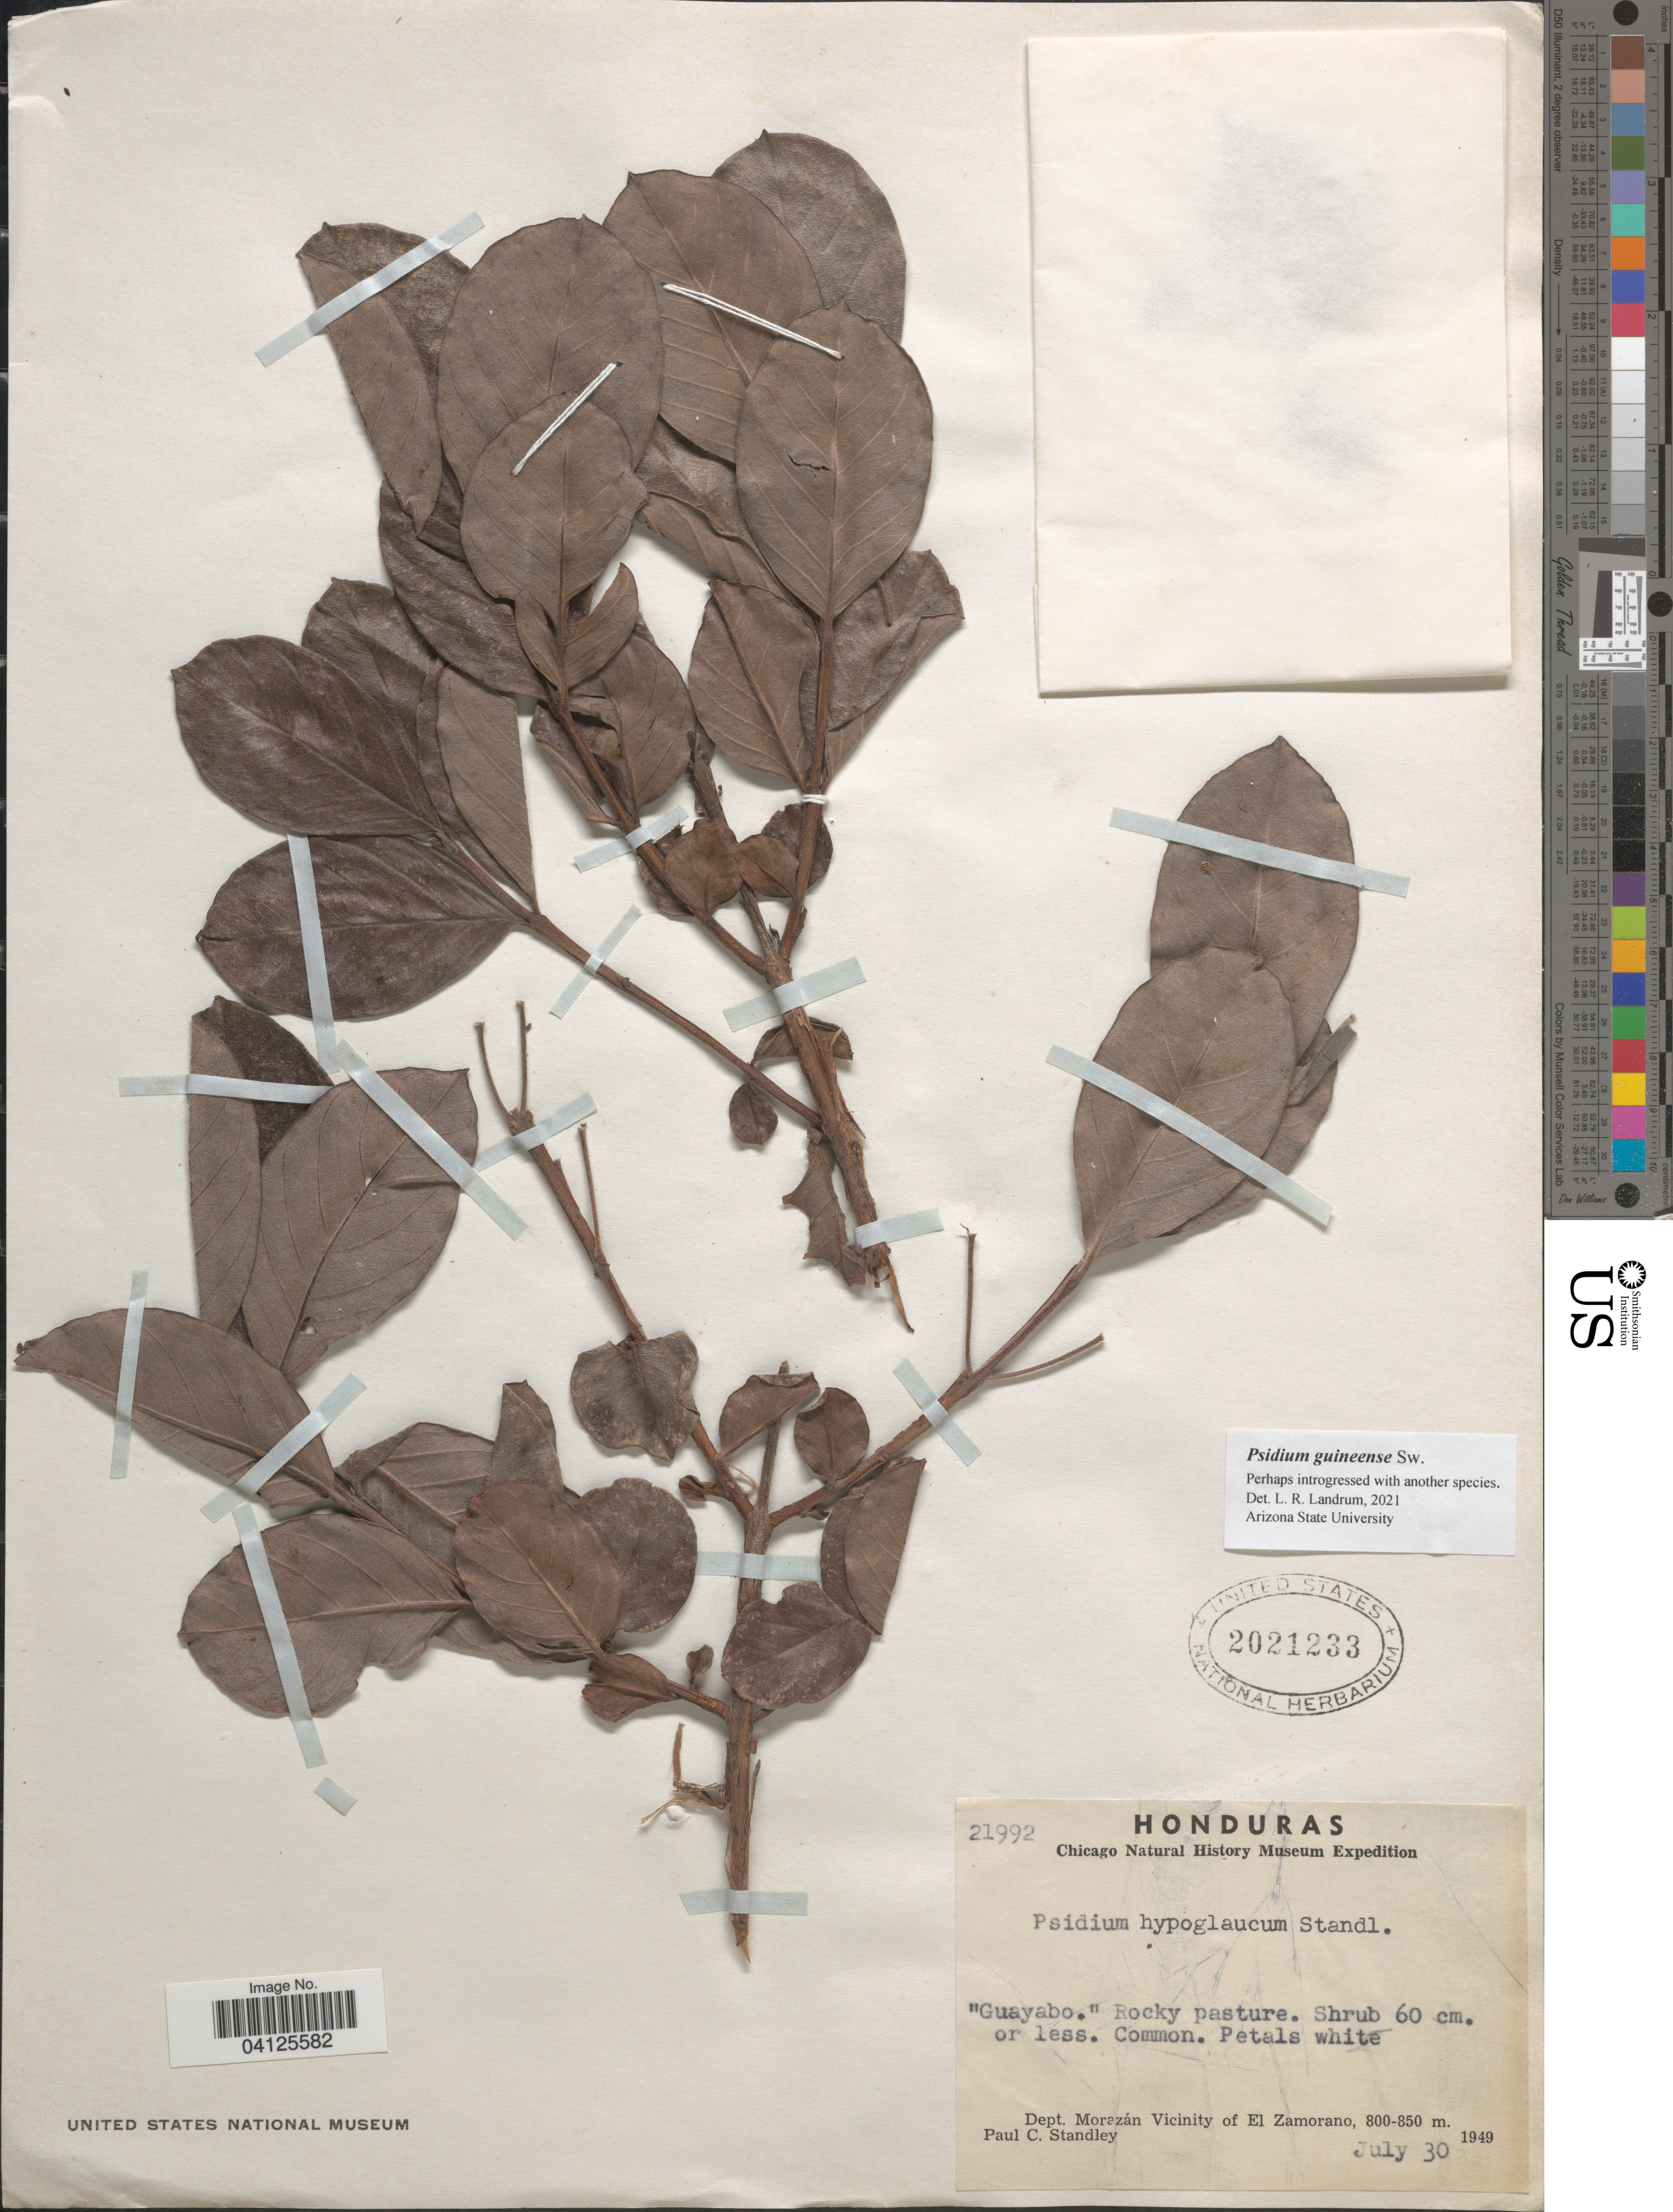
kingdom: Plantae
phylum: Tracheophyta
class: Magnoliopsida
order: Myrtales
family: Myrtaceae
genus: Psidium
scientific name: Psidium guineense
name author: Sw.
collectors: P. C. Standley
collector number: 21992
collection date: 1949-07-30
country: Honduras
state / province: Fco. Morazán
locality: Chicago Natural History Museum Expedition. Dept. Morazán. Vicinity of El Zamorano.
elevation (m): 800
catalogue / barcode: US 2021233